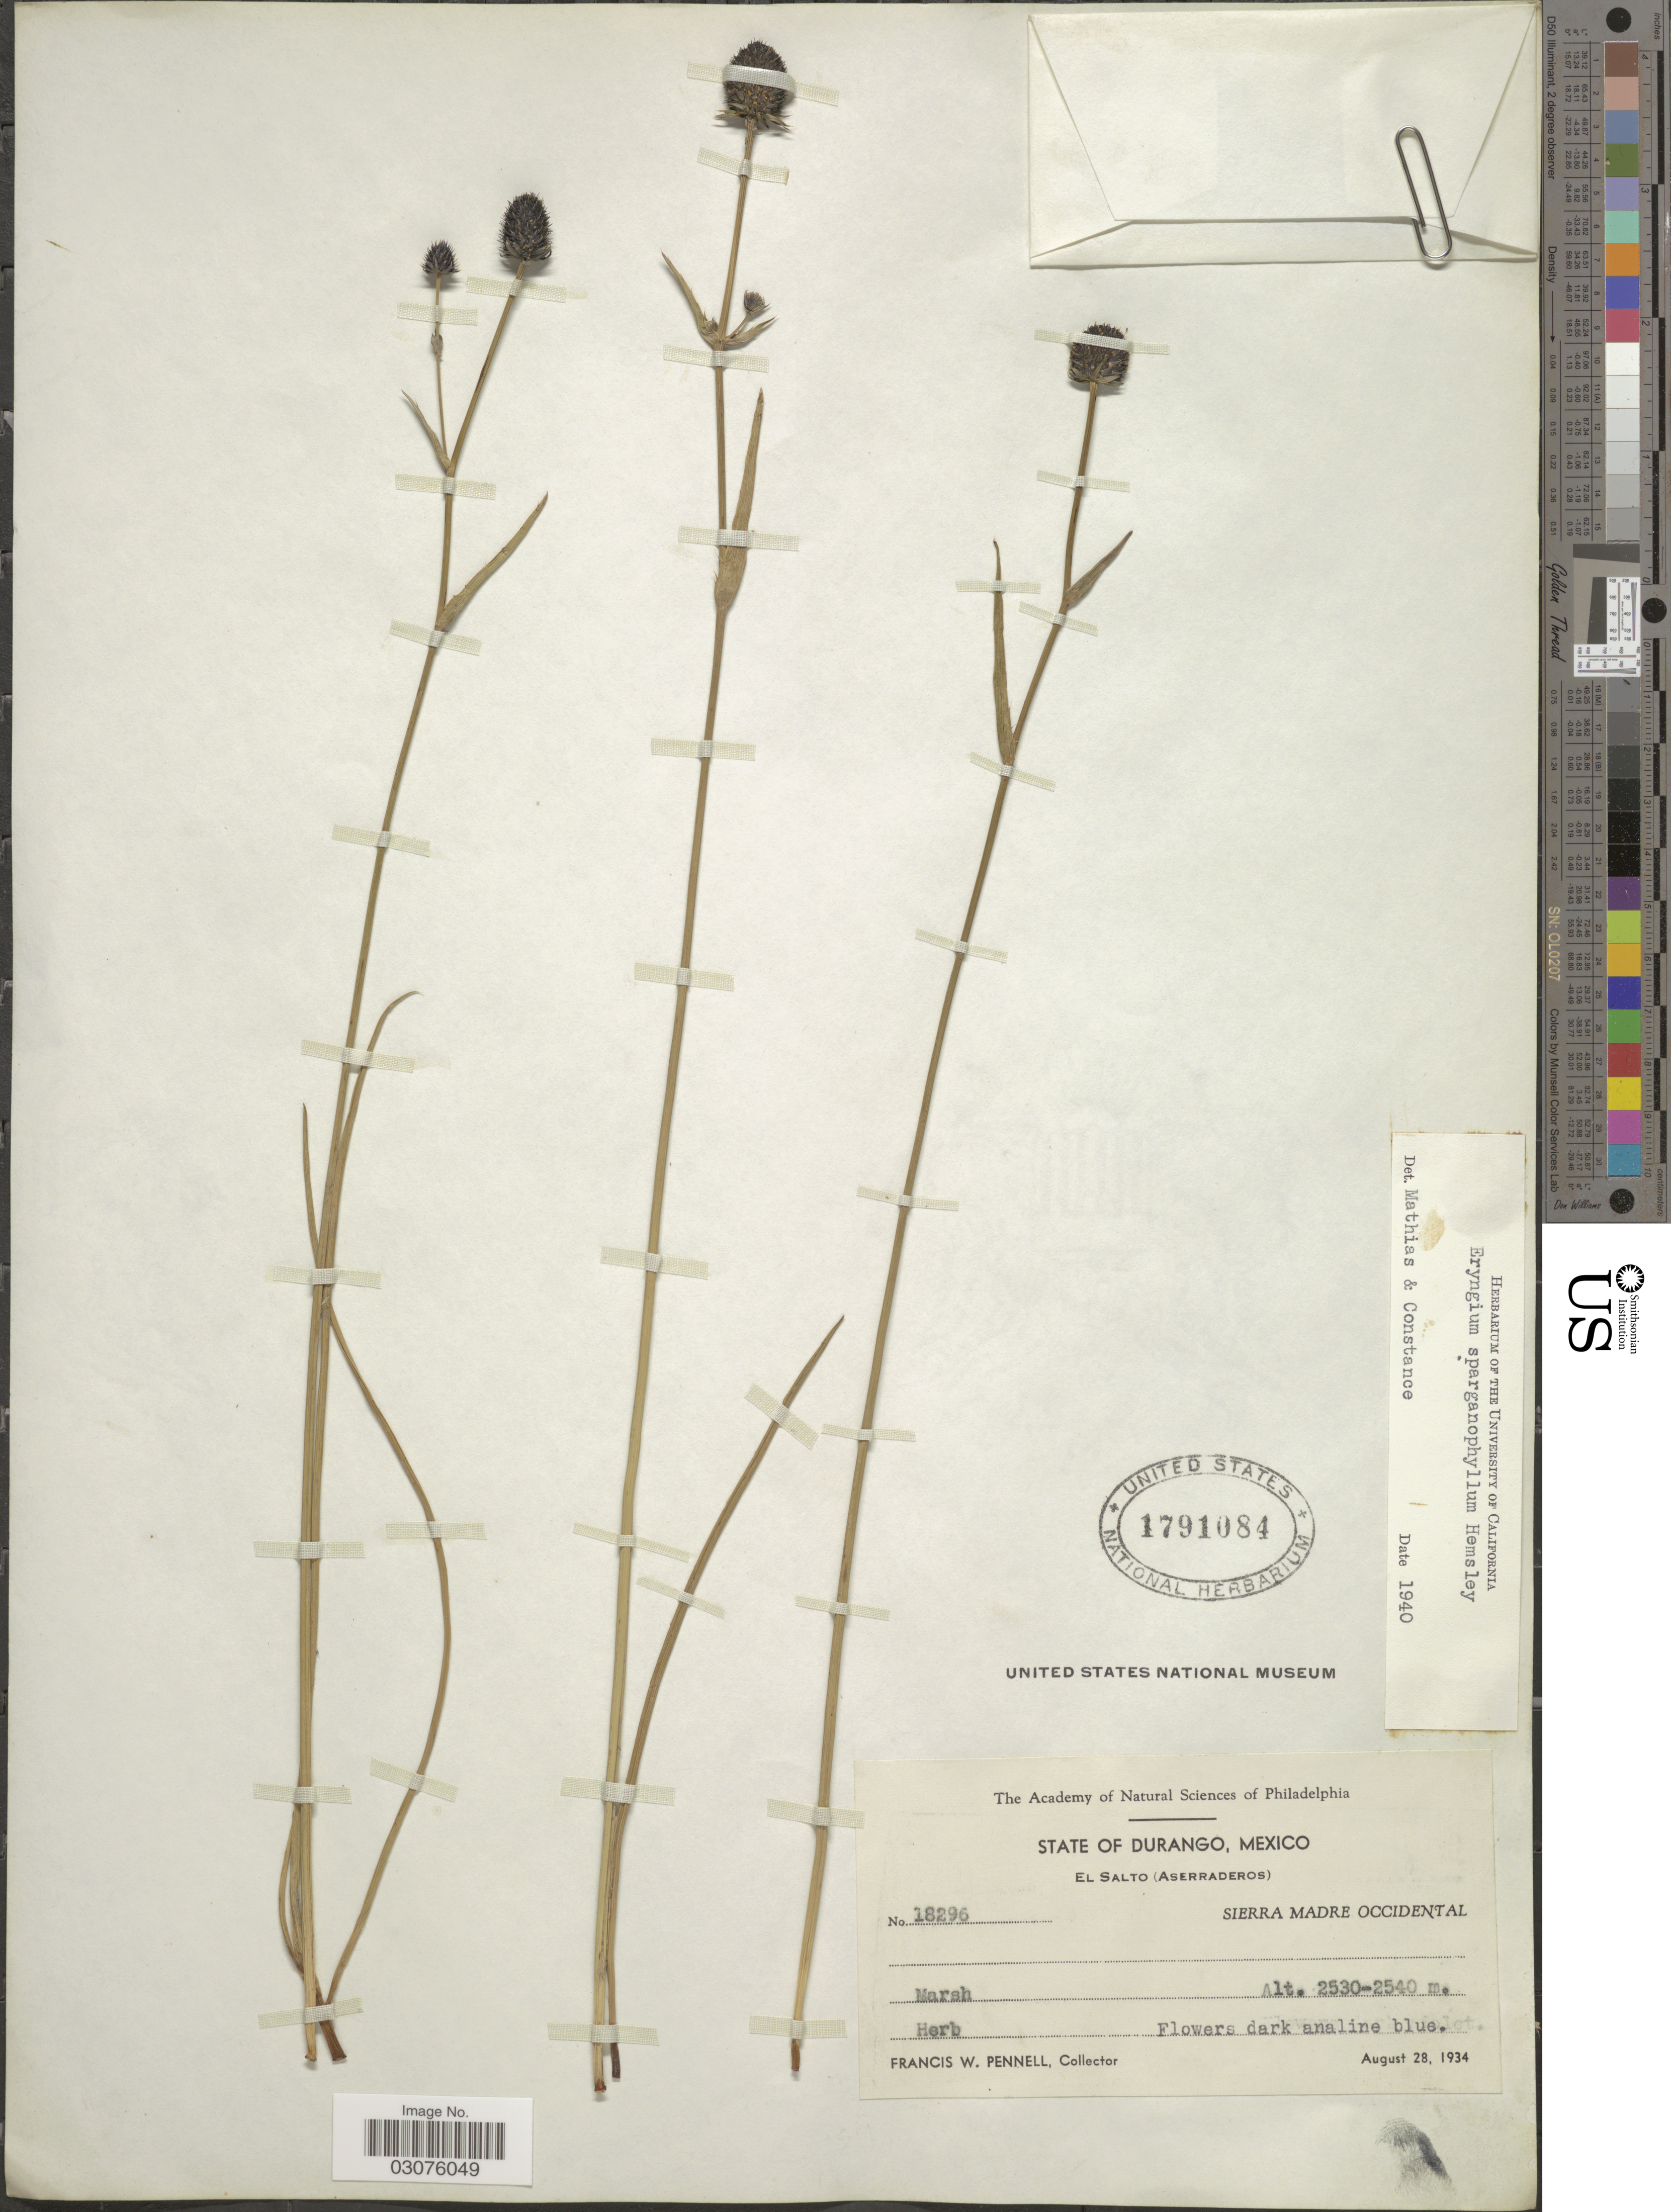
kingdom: Plantae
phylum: Tracheophyta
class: Magnoliopsida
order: Apiales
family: Apiaceae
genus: Eryngium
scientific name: Eryngium sparganophyllum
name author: Hemsl. in Hook. f.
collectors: F. W. Pennell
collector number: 18296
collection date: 1934-08-28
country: Mexico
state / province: Durango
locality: State of Durango. El Salto (Aserraderos). Sierra Madre Occidental.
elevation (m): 2530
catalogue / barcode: US 1791084